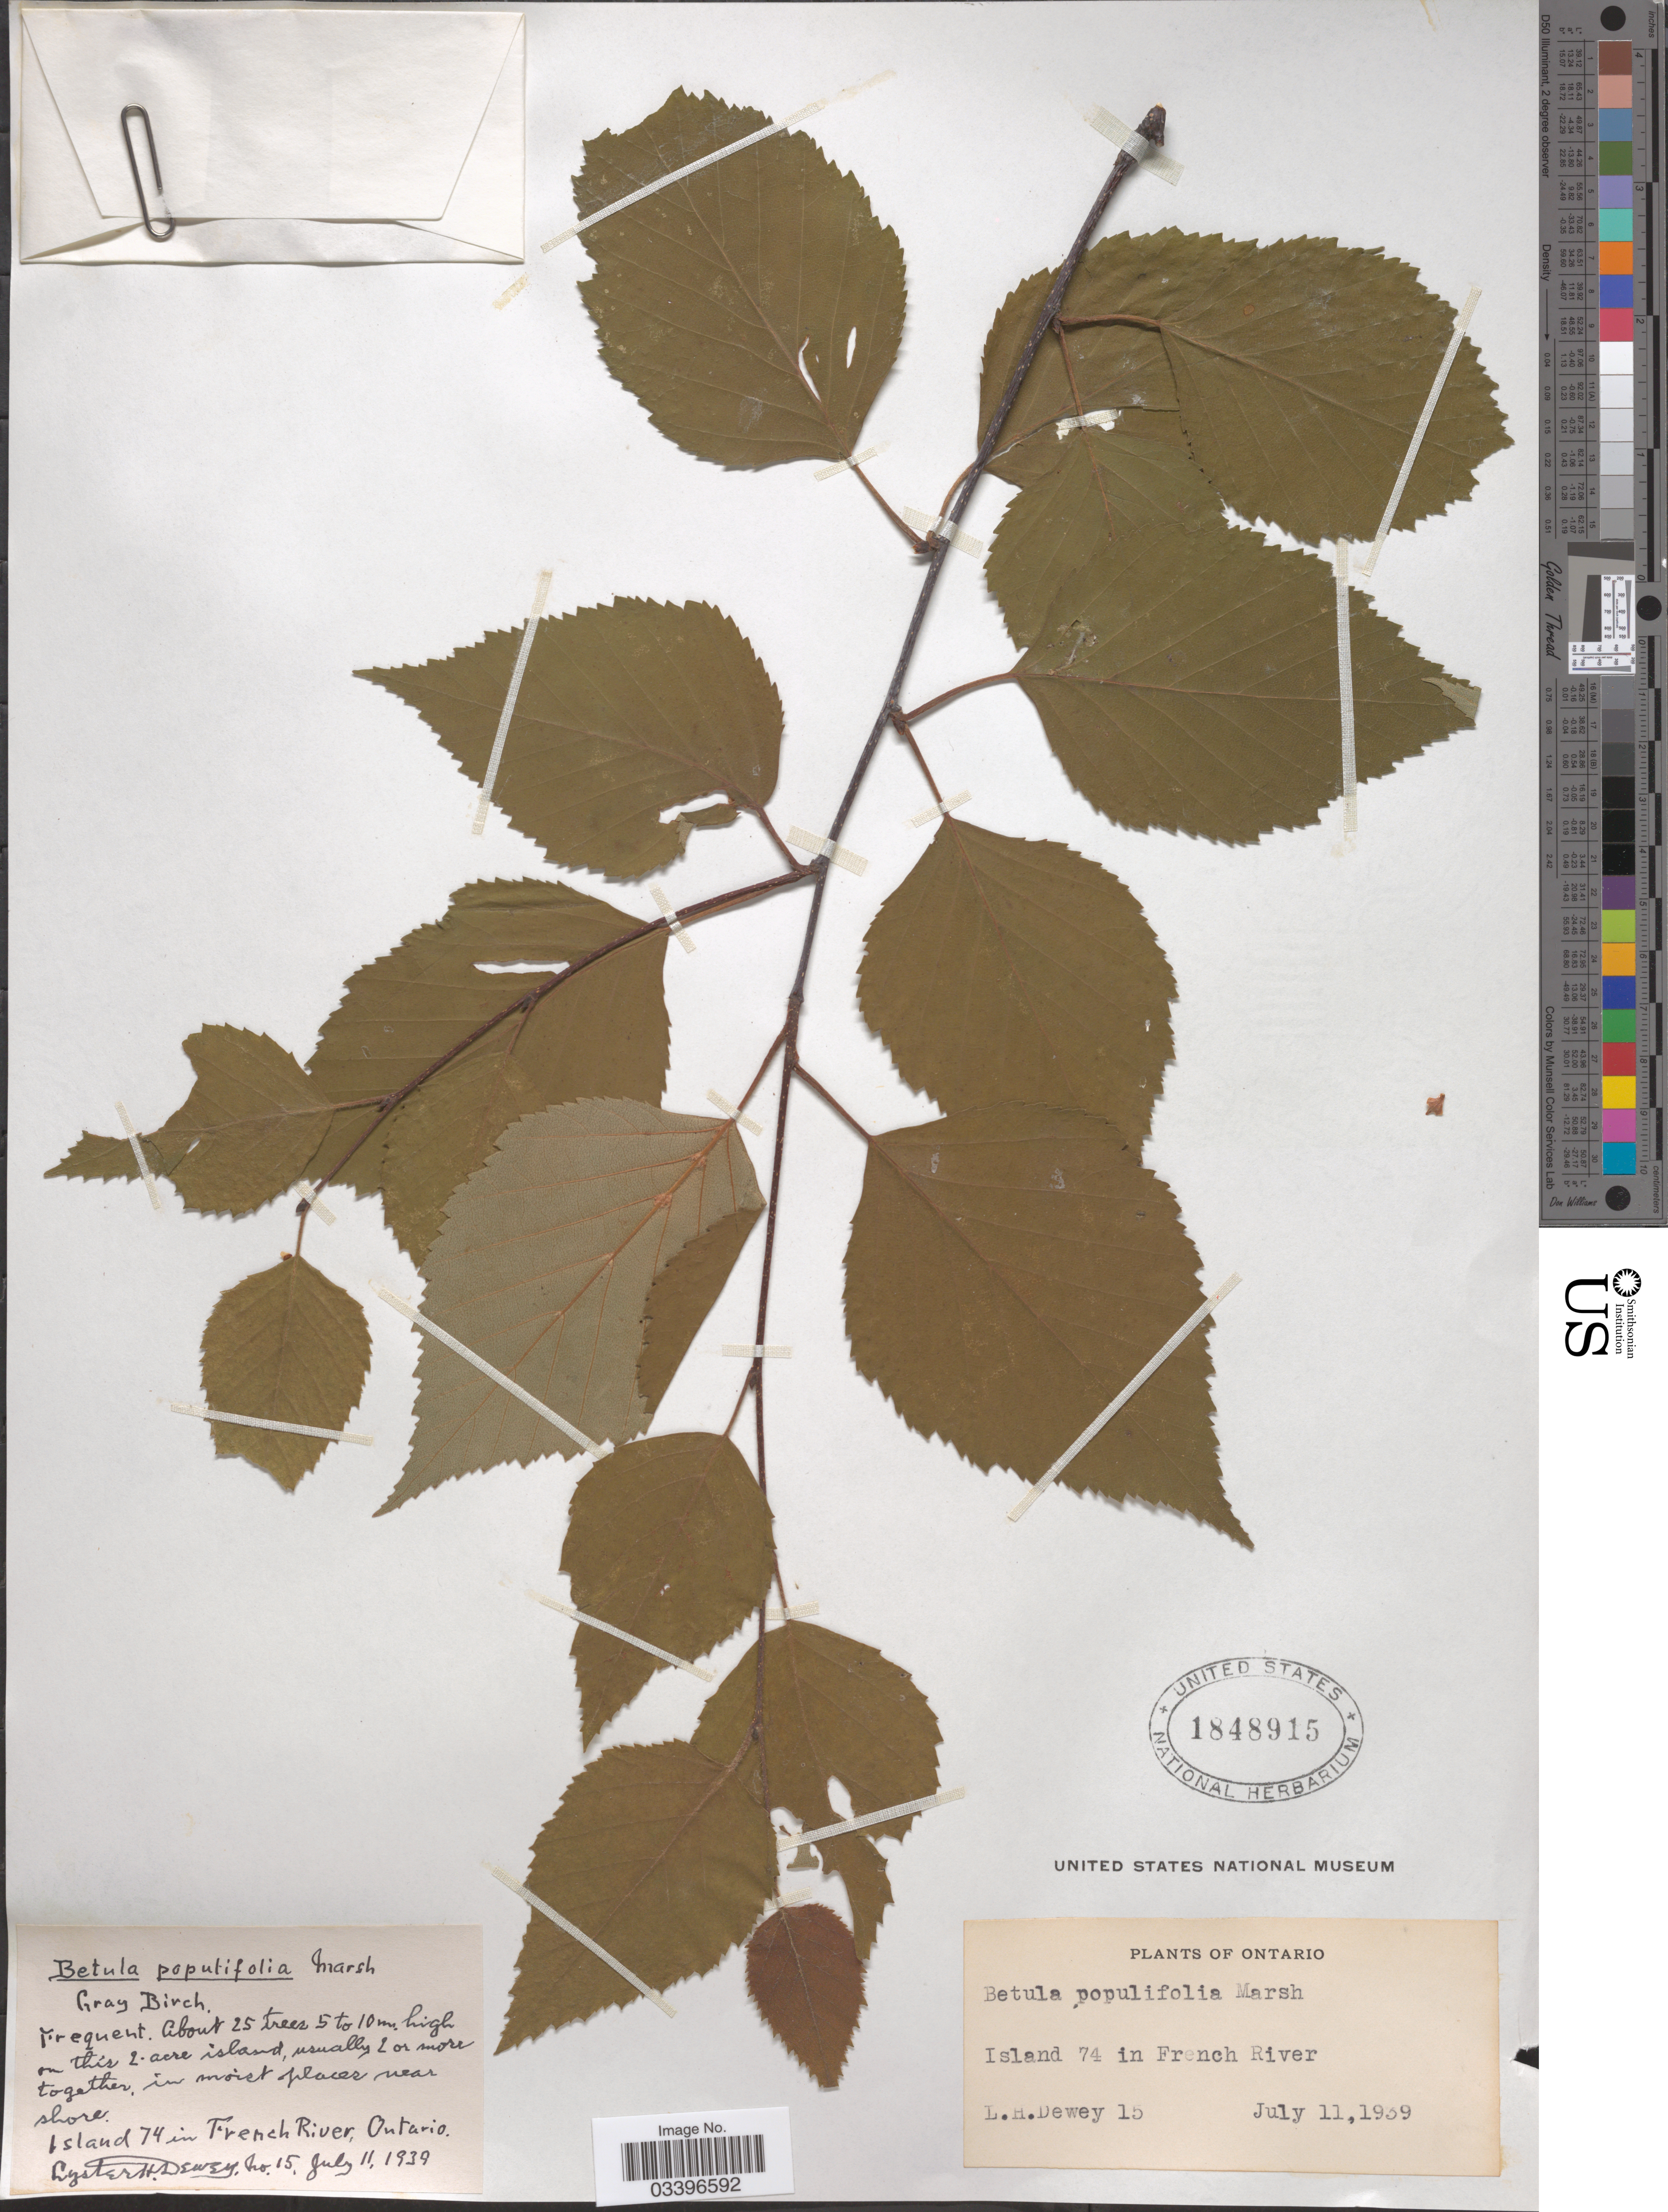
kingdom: Plantae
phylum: Tracheophyta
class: Magnoliopsida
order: Fagales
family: Betulaceae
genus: Betula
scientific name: Betula populifolia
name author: Marshall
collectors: L. H. Dewey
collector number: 15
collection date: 1939-07-11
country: Canada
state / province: Ontario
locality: In moist places near shore. Island 74 in French River.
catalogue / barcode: US 1848915